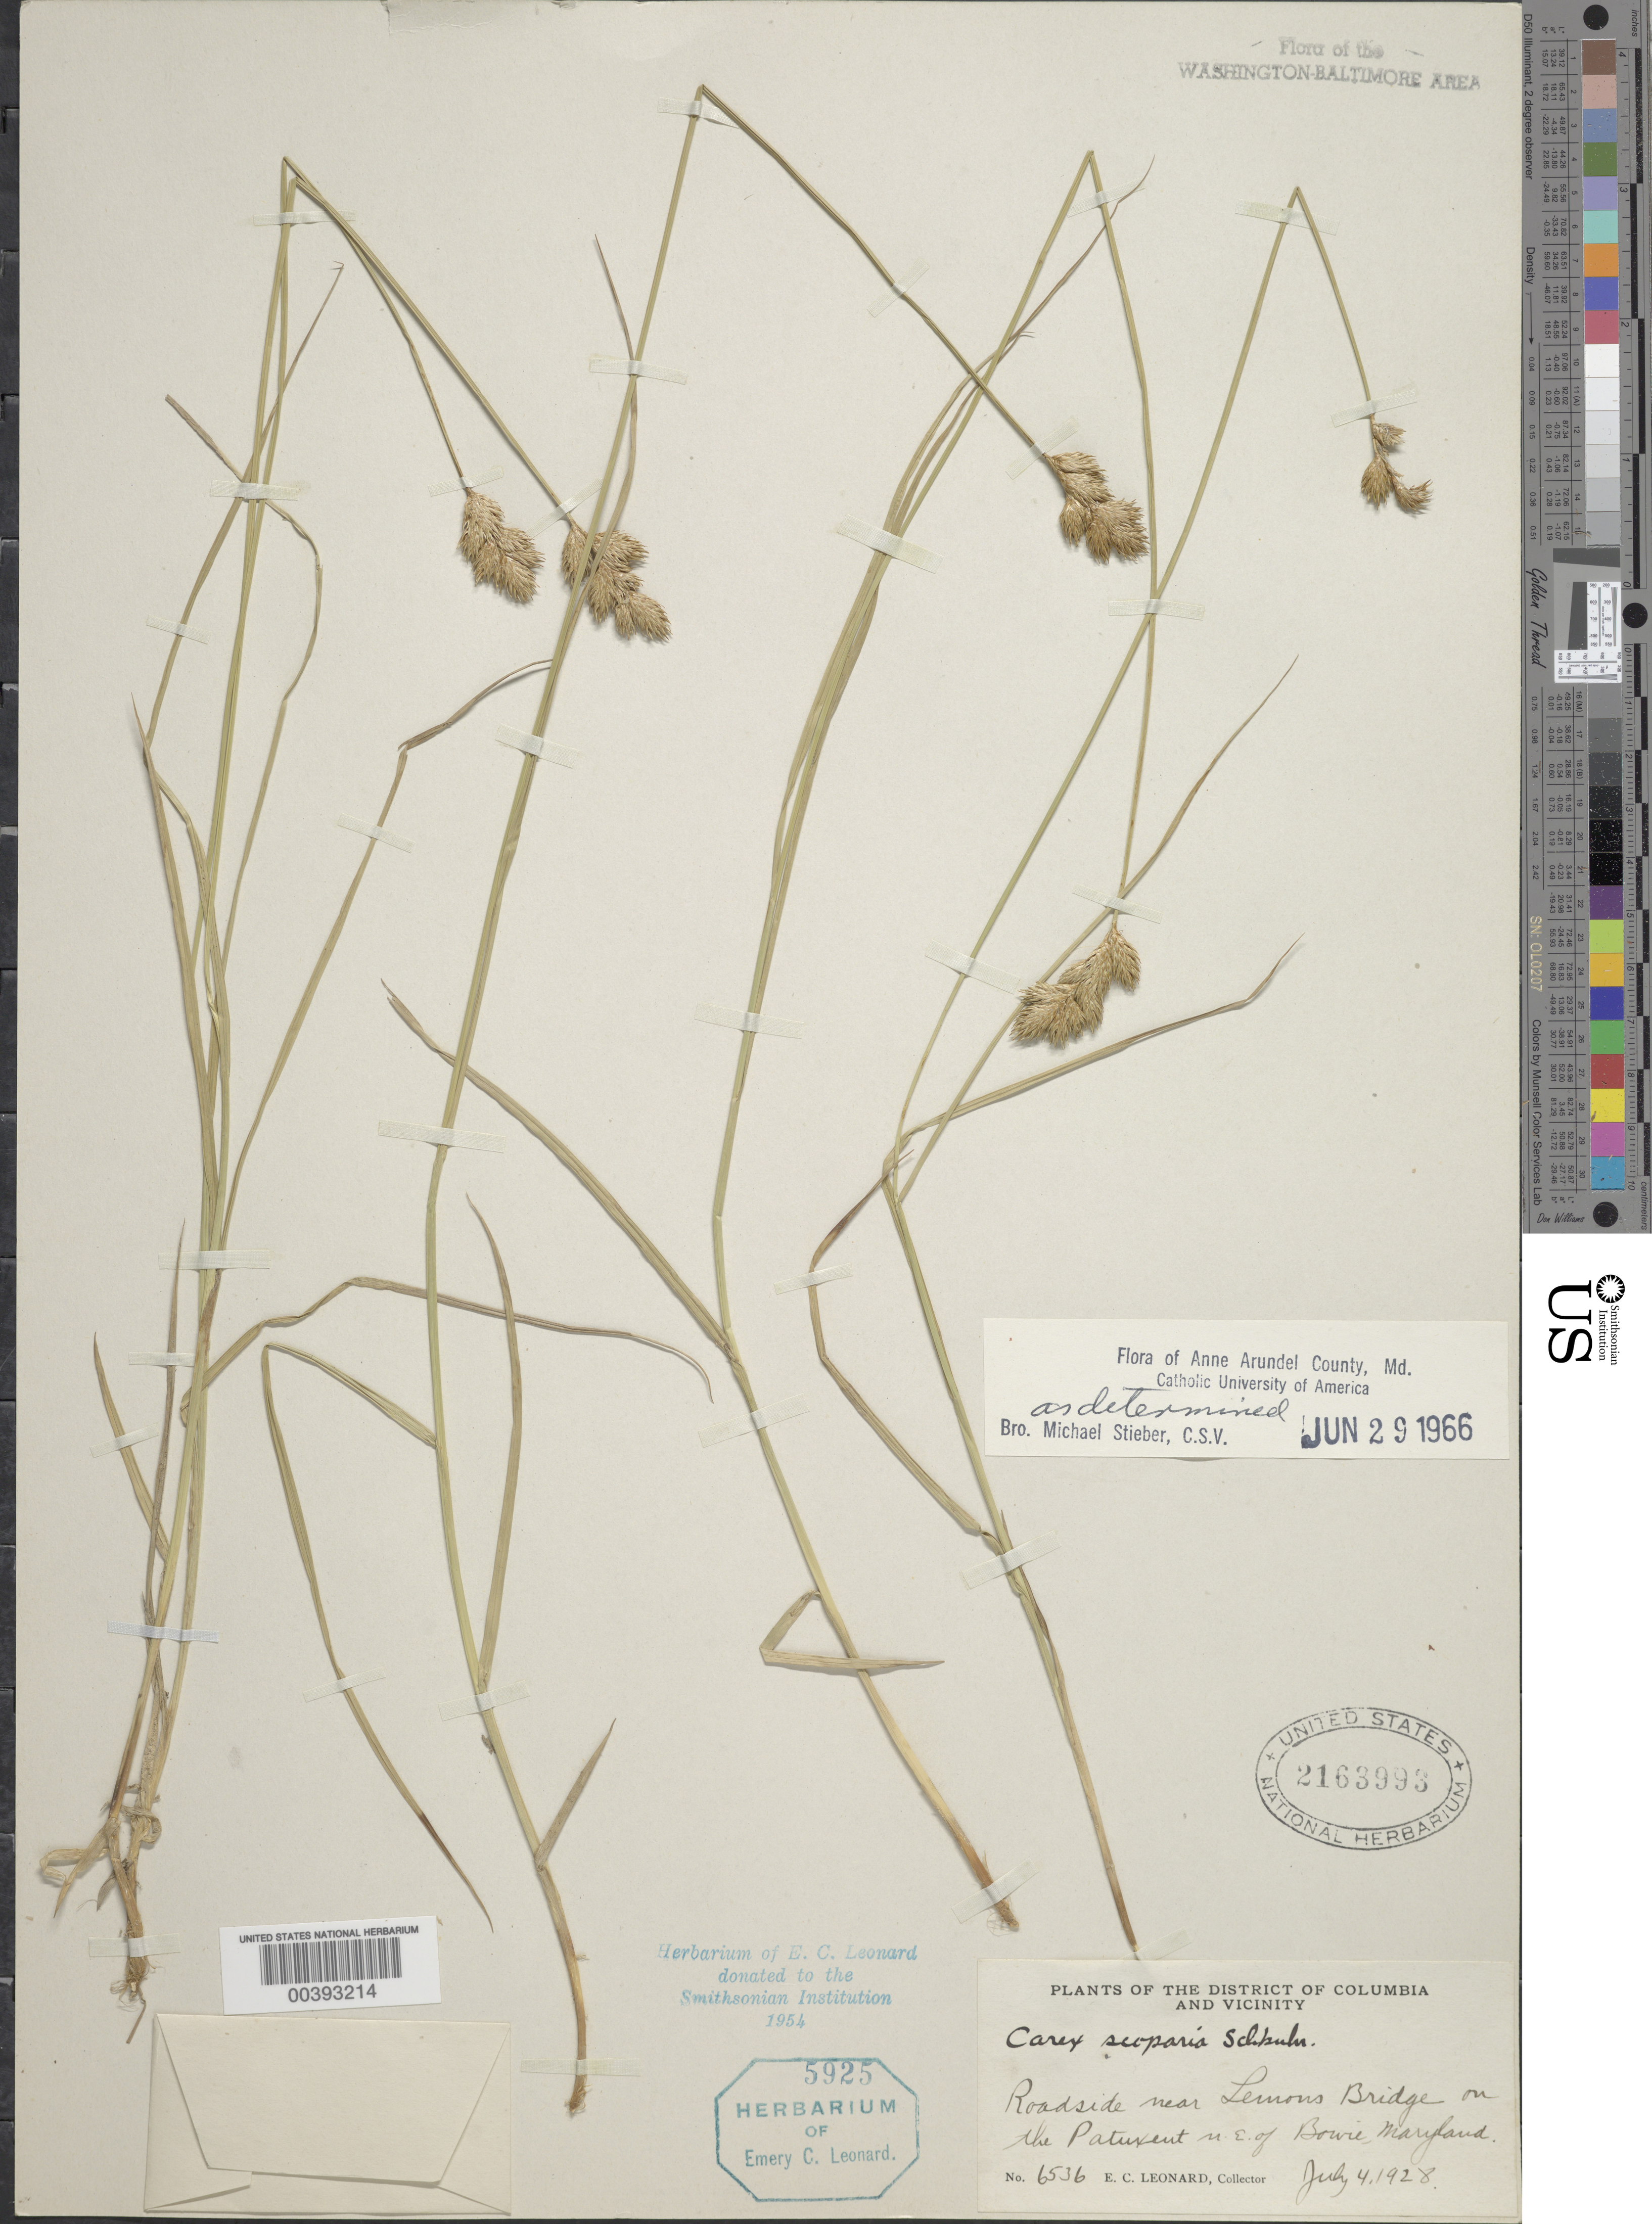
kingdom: Plantae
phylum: Tracheophyta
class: Liliopsida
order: Poales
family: Cyperaceae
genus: Carex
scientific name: Carex scoparia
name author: Schkuhr ex Willd.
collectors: E. C. Leonard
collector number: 6536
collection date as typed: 04 Jul 1928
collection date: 1928-07-04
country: United States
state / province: Maryland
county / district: Prince George's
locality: Lemons Bridge, Patuxent River, northeast of Bowie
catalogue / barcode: US 2163993